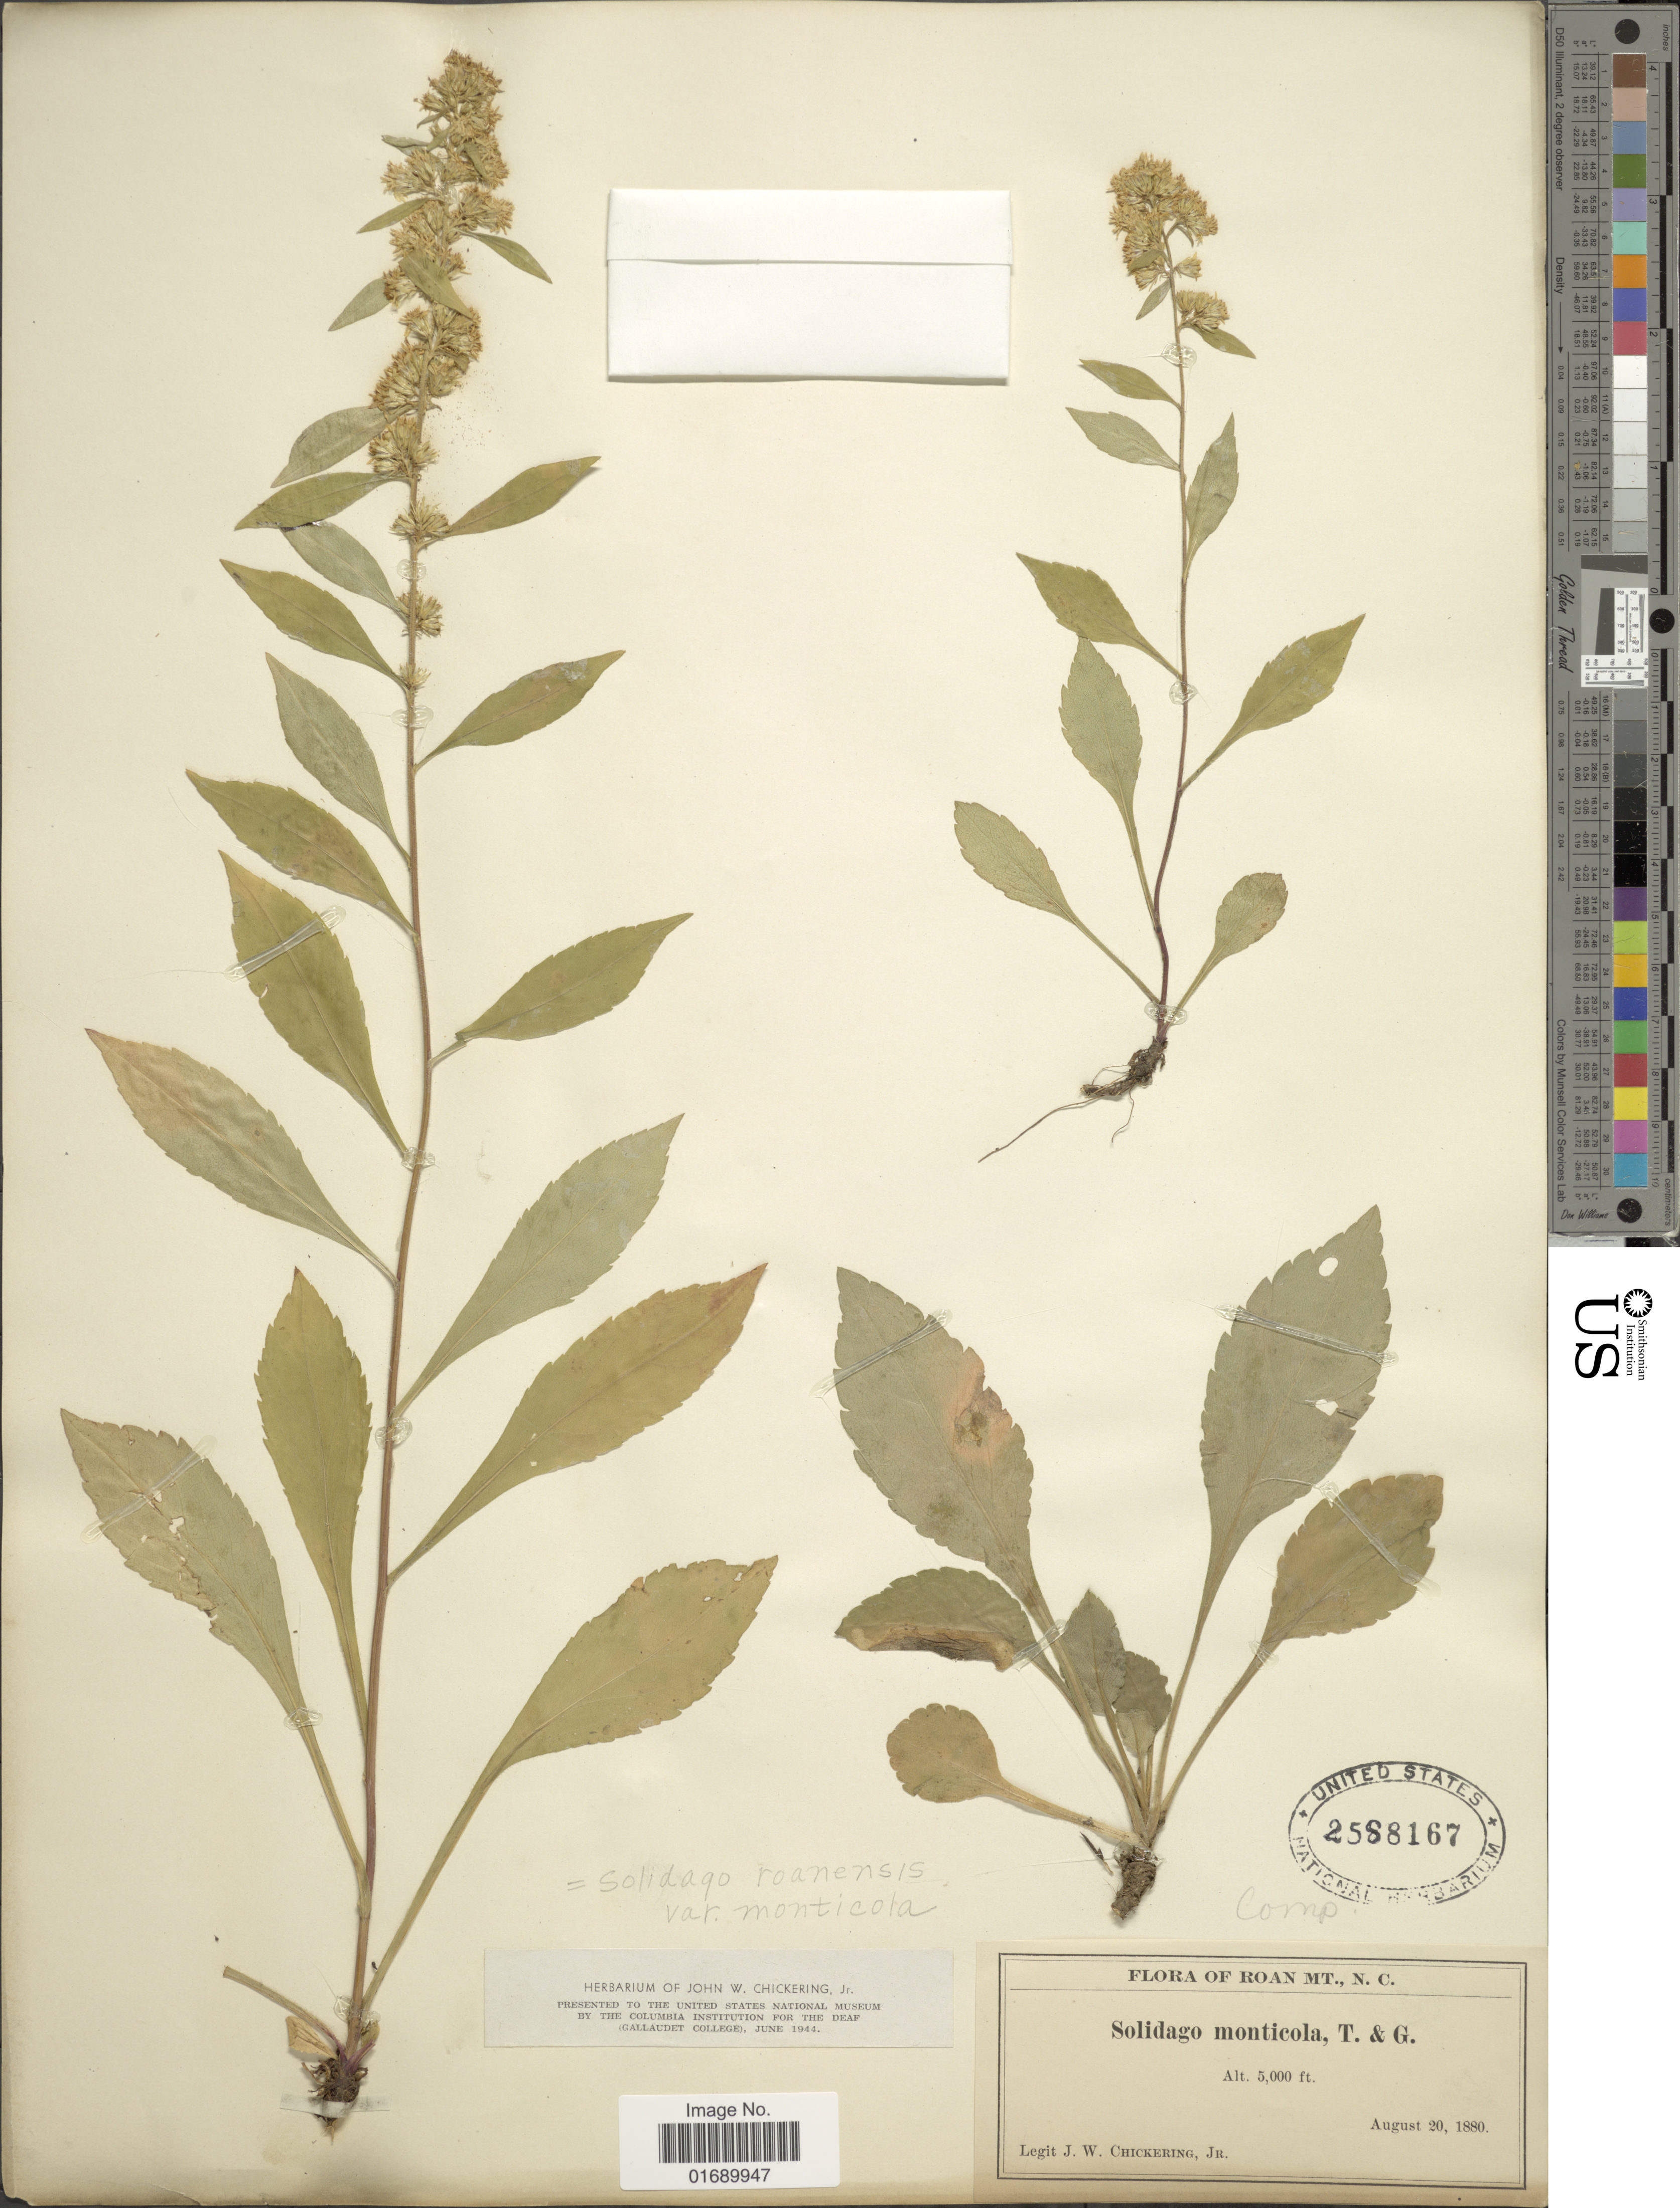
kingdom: Plantae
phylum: Tracheophyta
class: Magnoliopsida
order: Asterales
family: Asteraceae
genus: Solidago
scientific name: Solidago roanensis var. monticola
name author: (Torr. & A. Gray) Fernald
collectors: J. W. Chickering Jr.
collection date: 1880-08-20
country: United States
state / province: North Carolina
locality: Roan Mt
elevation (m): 1524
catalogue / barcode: US 2588167